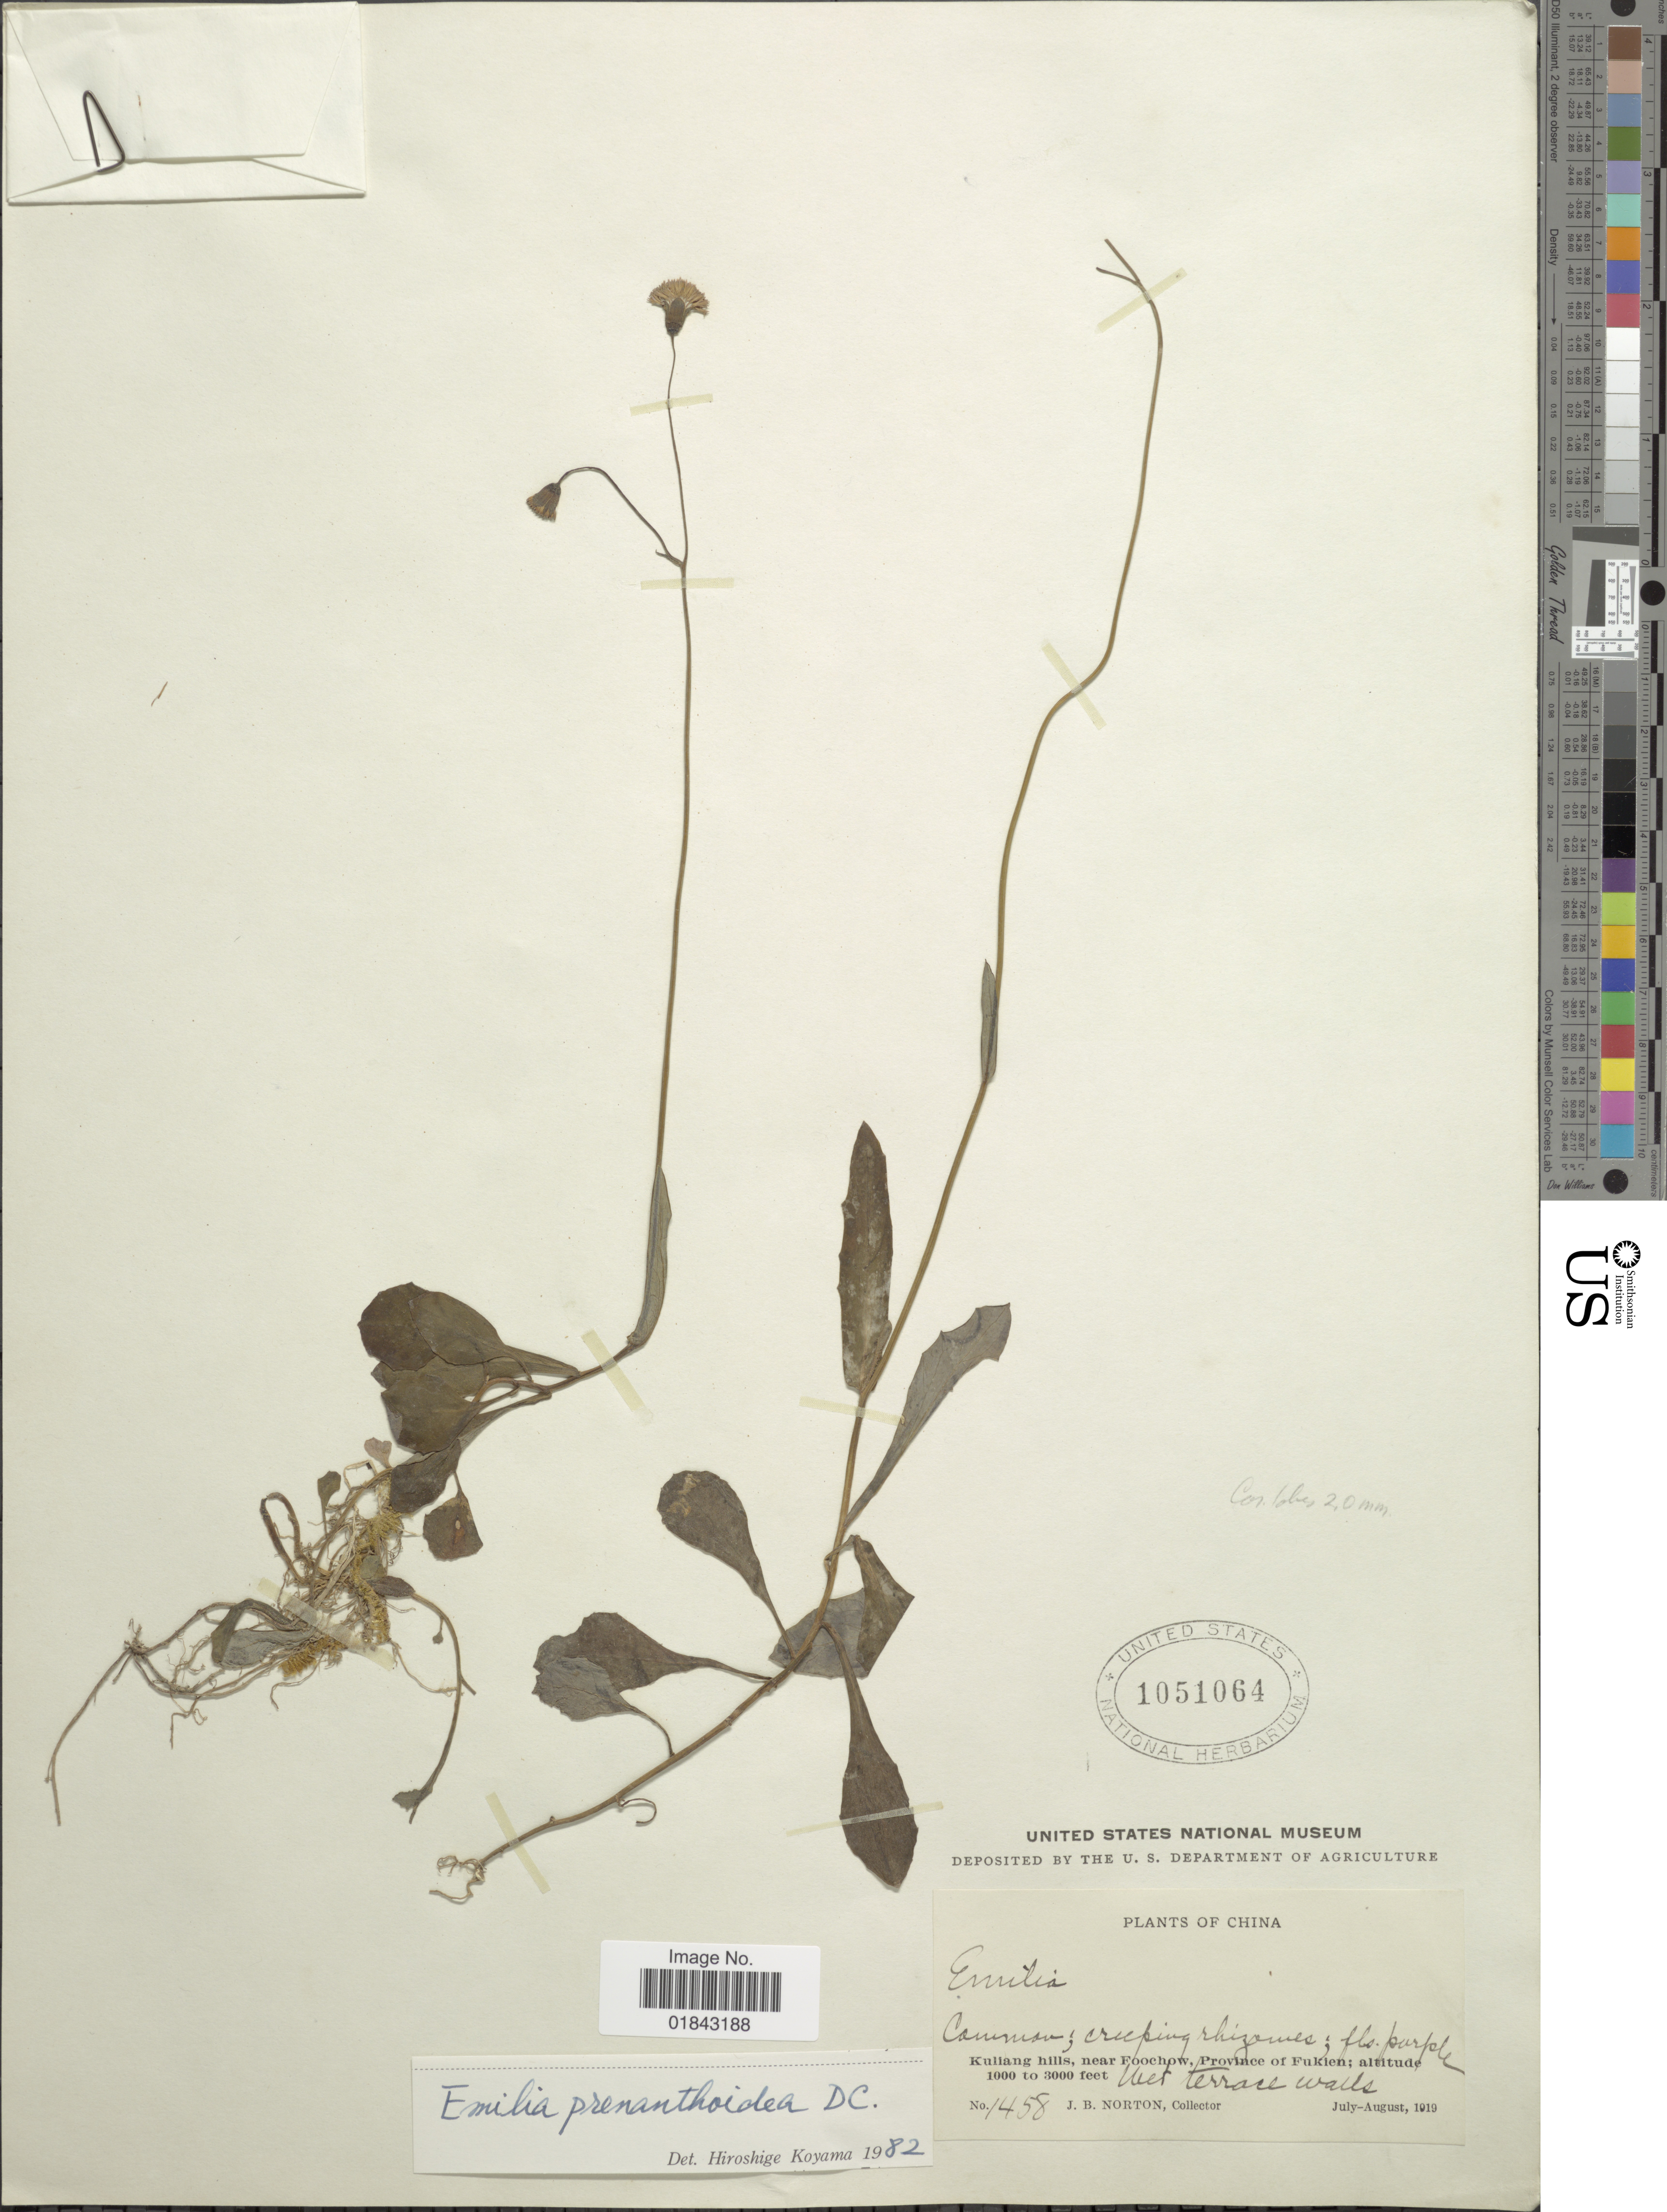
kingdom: Plantae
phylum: Tracheophyta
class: Magnoliopsida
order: Asterales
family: Asteraceae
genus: Emilia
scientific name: Emilia prenanthoidea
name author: DC.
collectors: J. B. Norton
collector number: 1458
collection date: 1919-07/1919-08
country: China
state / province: Fujian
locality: Kuliang hills, near Foochow, Province of Fukien, wet terrace walls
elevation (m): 305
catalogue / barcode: US 1051064